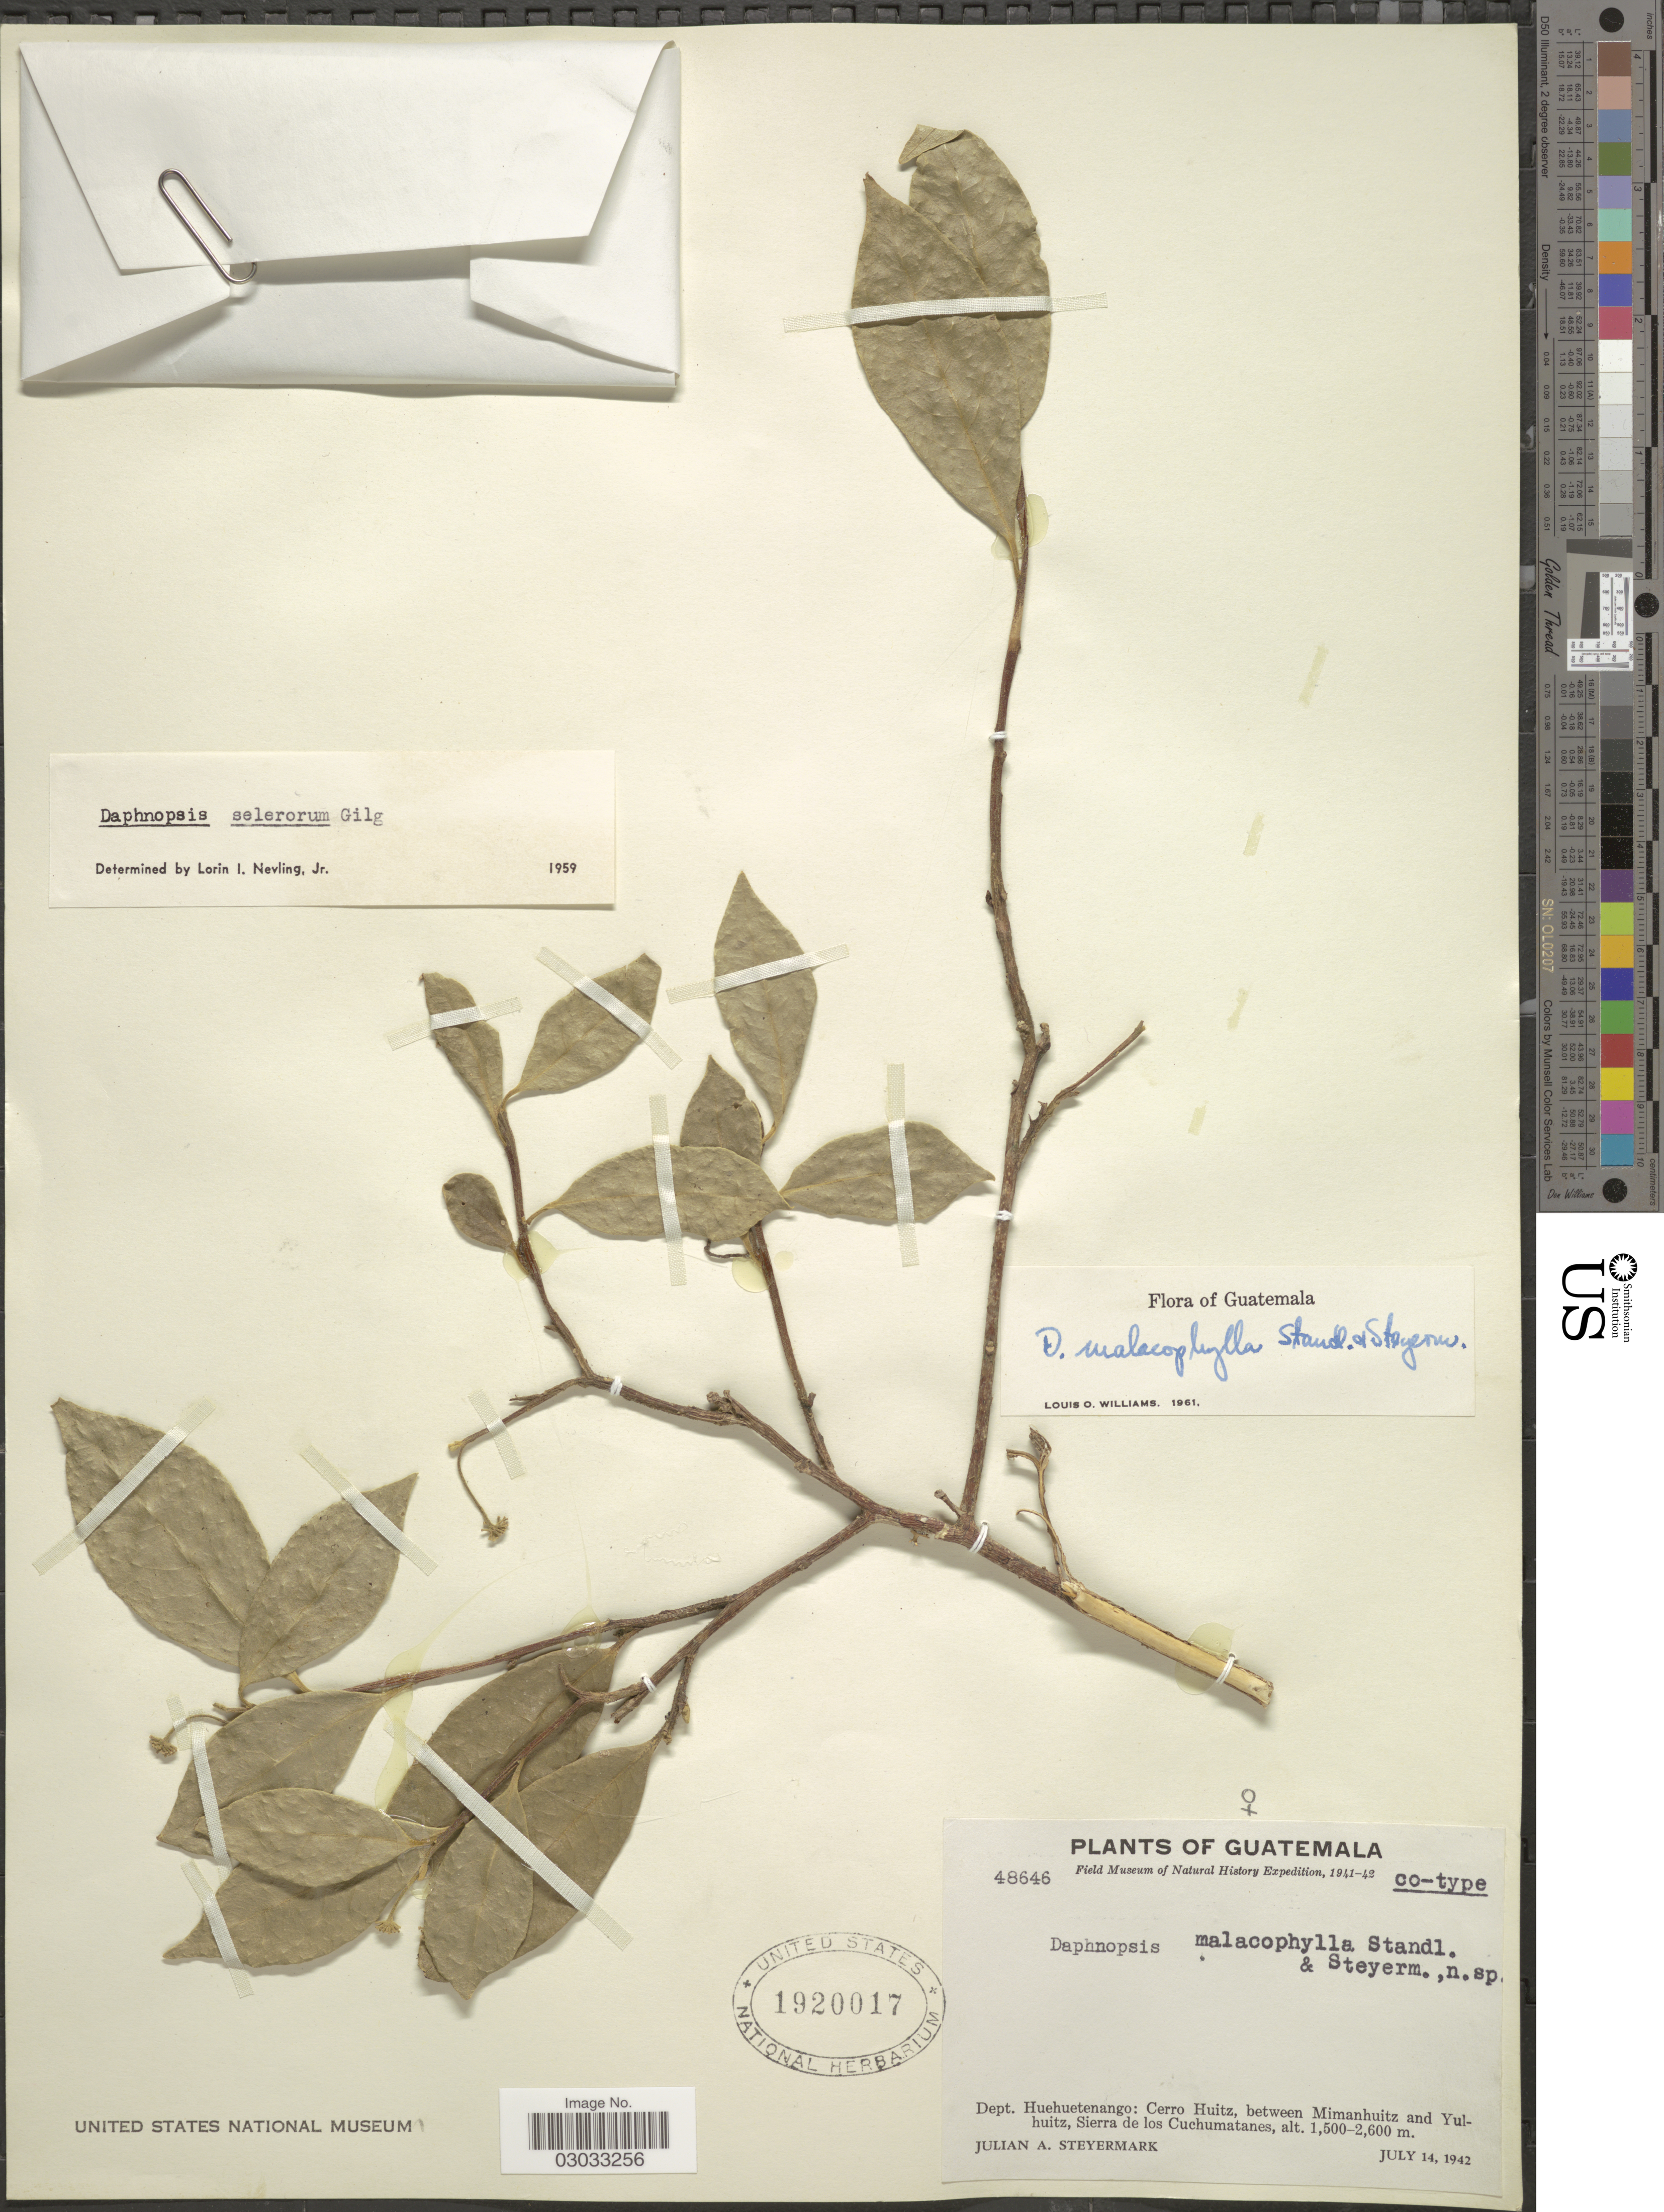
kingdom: Plantae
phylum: Tracheophyta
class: Magnoliopsida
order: Malvales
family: Thymelaeaceae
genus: Daphnopsis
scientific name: Daphnopsis malacophylla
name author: Standl. & Steyerm.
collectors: J. Steyermark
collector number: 48646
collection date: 1942-07-14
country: Guatemala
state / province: Huehuetenango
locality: Dept. Huehuetenango: Cerro Huitz, between Mimanhuitz and Yulhuitz, Sierra de los Cuchumatanes.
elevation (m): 1500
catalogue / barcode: US 1920017